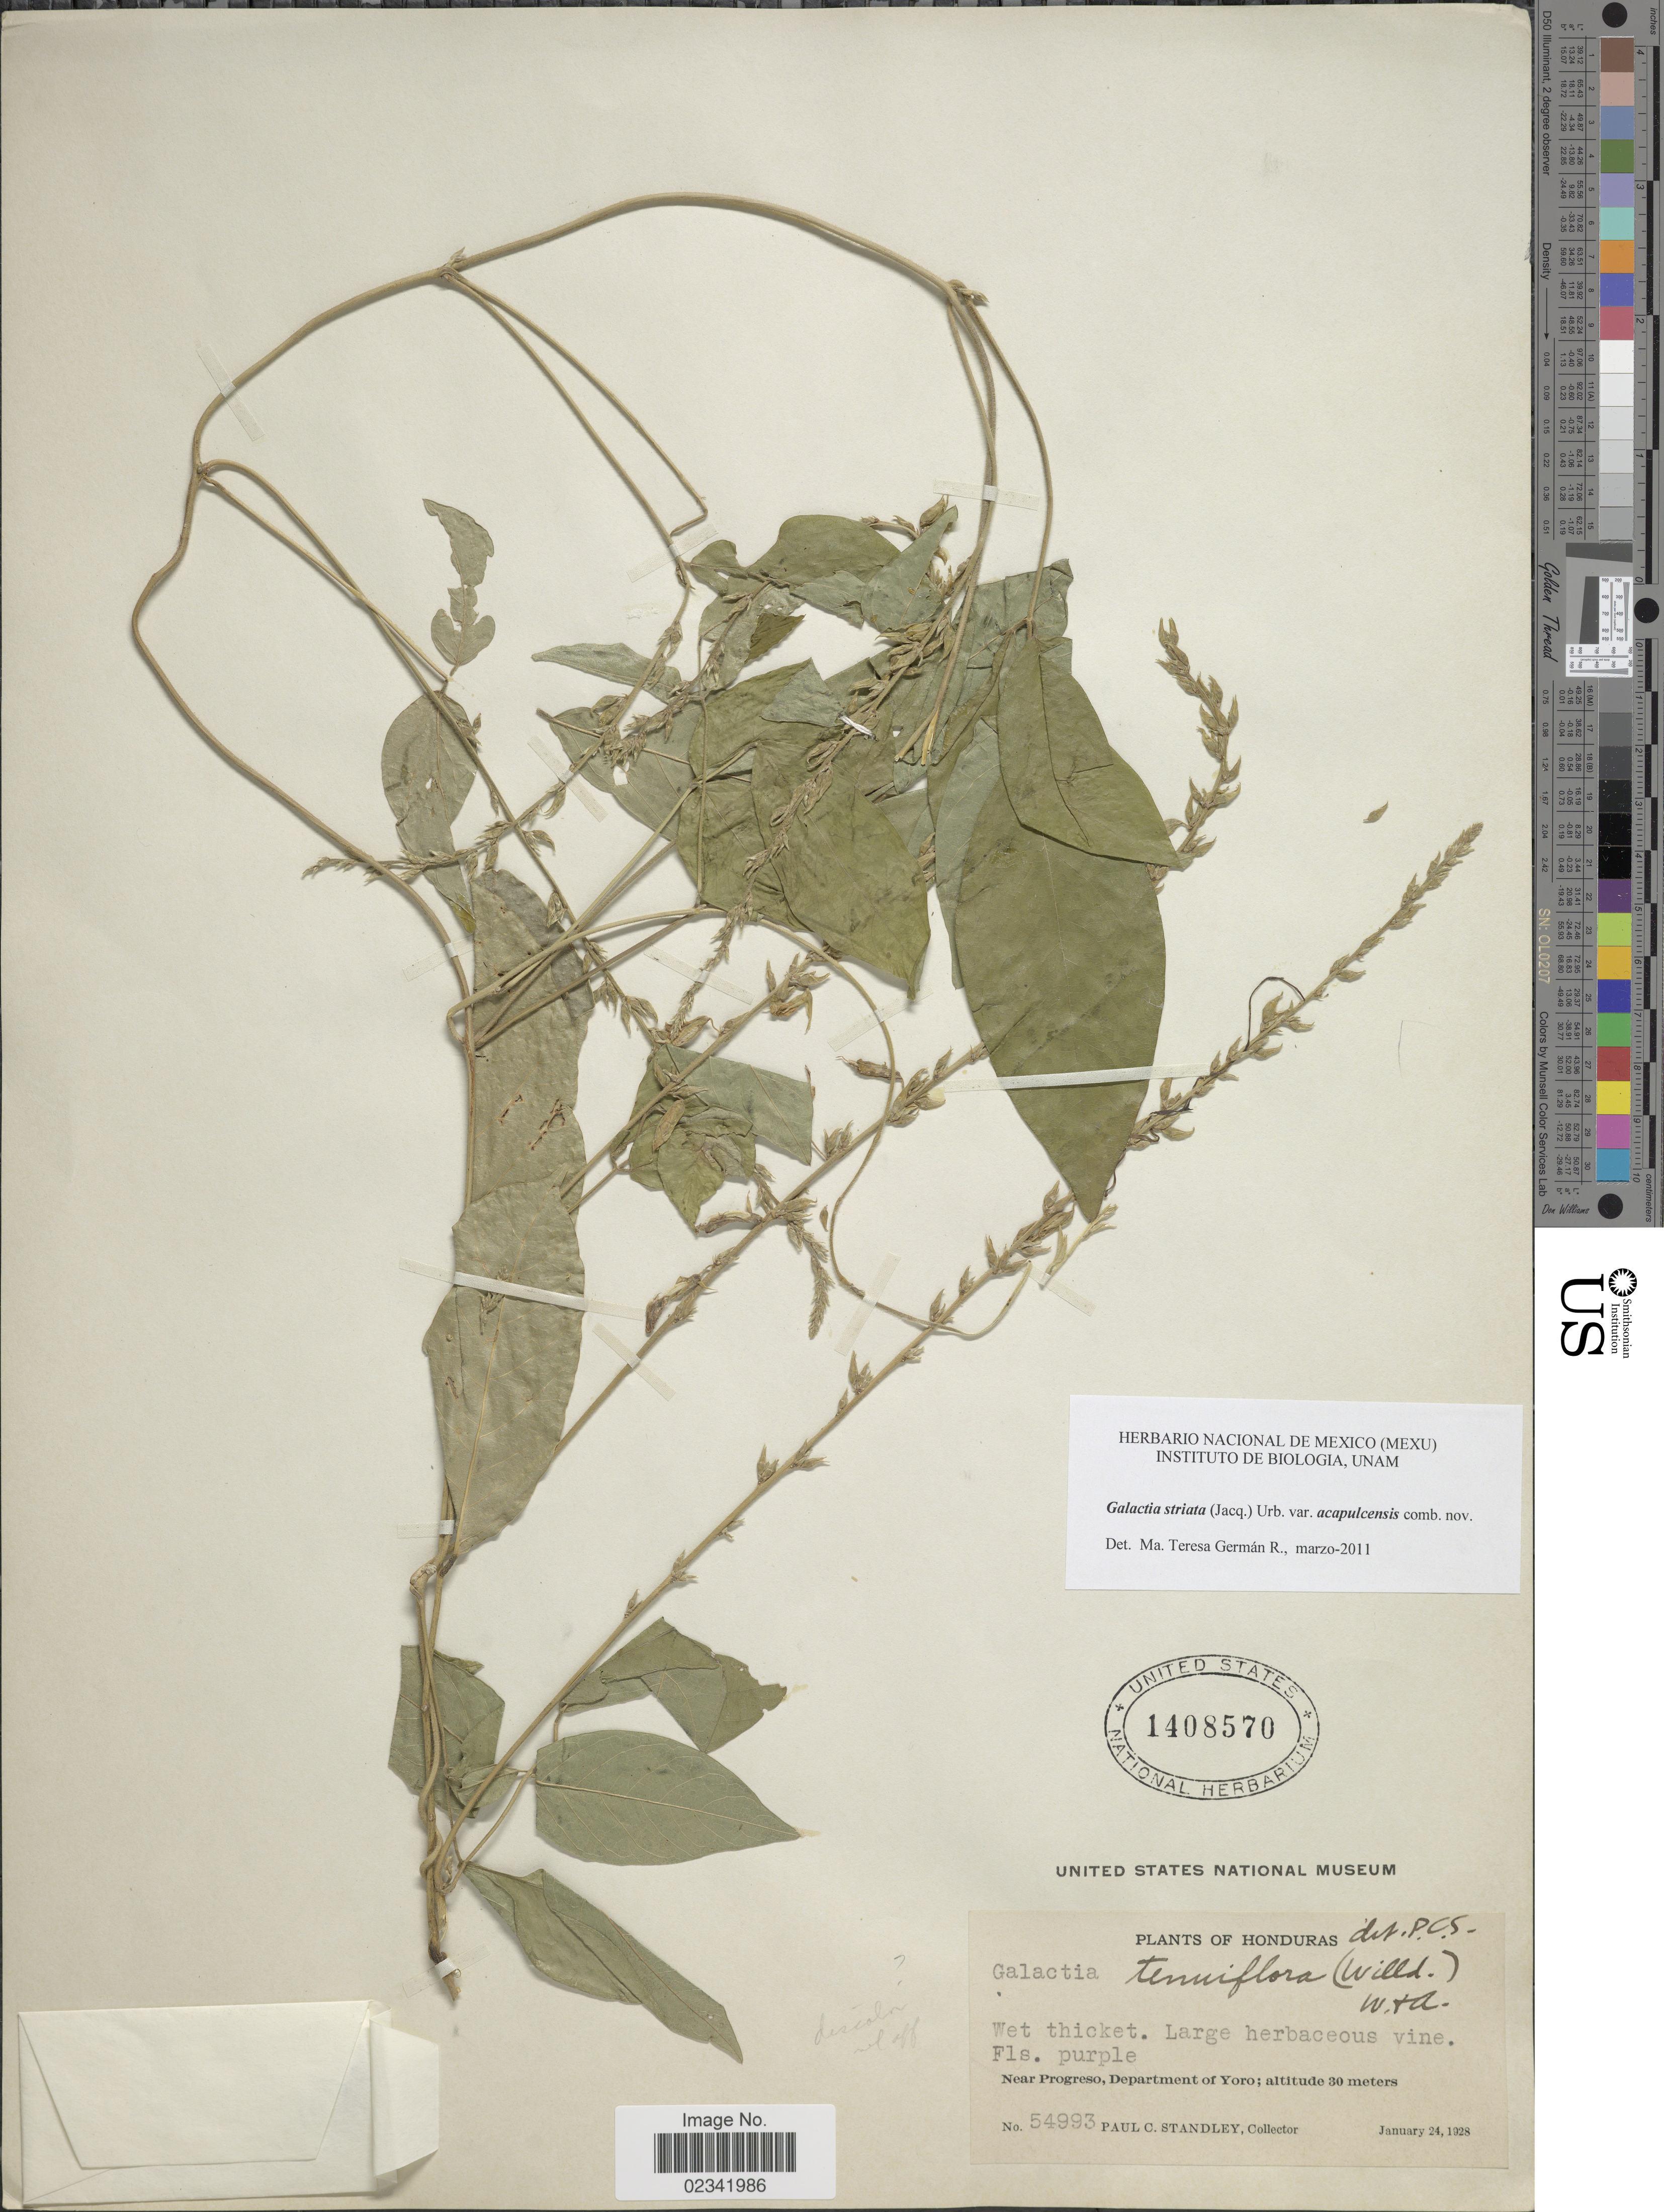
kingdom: Plantae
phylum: Tracheophyta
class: Magnoliopsida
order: Fabales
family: Fabaceae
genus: Galactia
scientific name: Galactia acapulcensis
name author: Rose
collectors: P. C. Standley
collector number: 54993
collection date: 1928-01-24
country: Honduras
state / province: Yoro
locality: Near Progreso, Department of Yoro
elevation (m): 30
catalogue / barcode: US 1408570